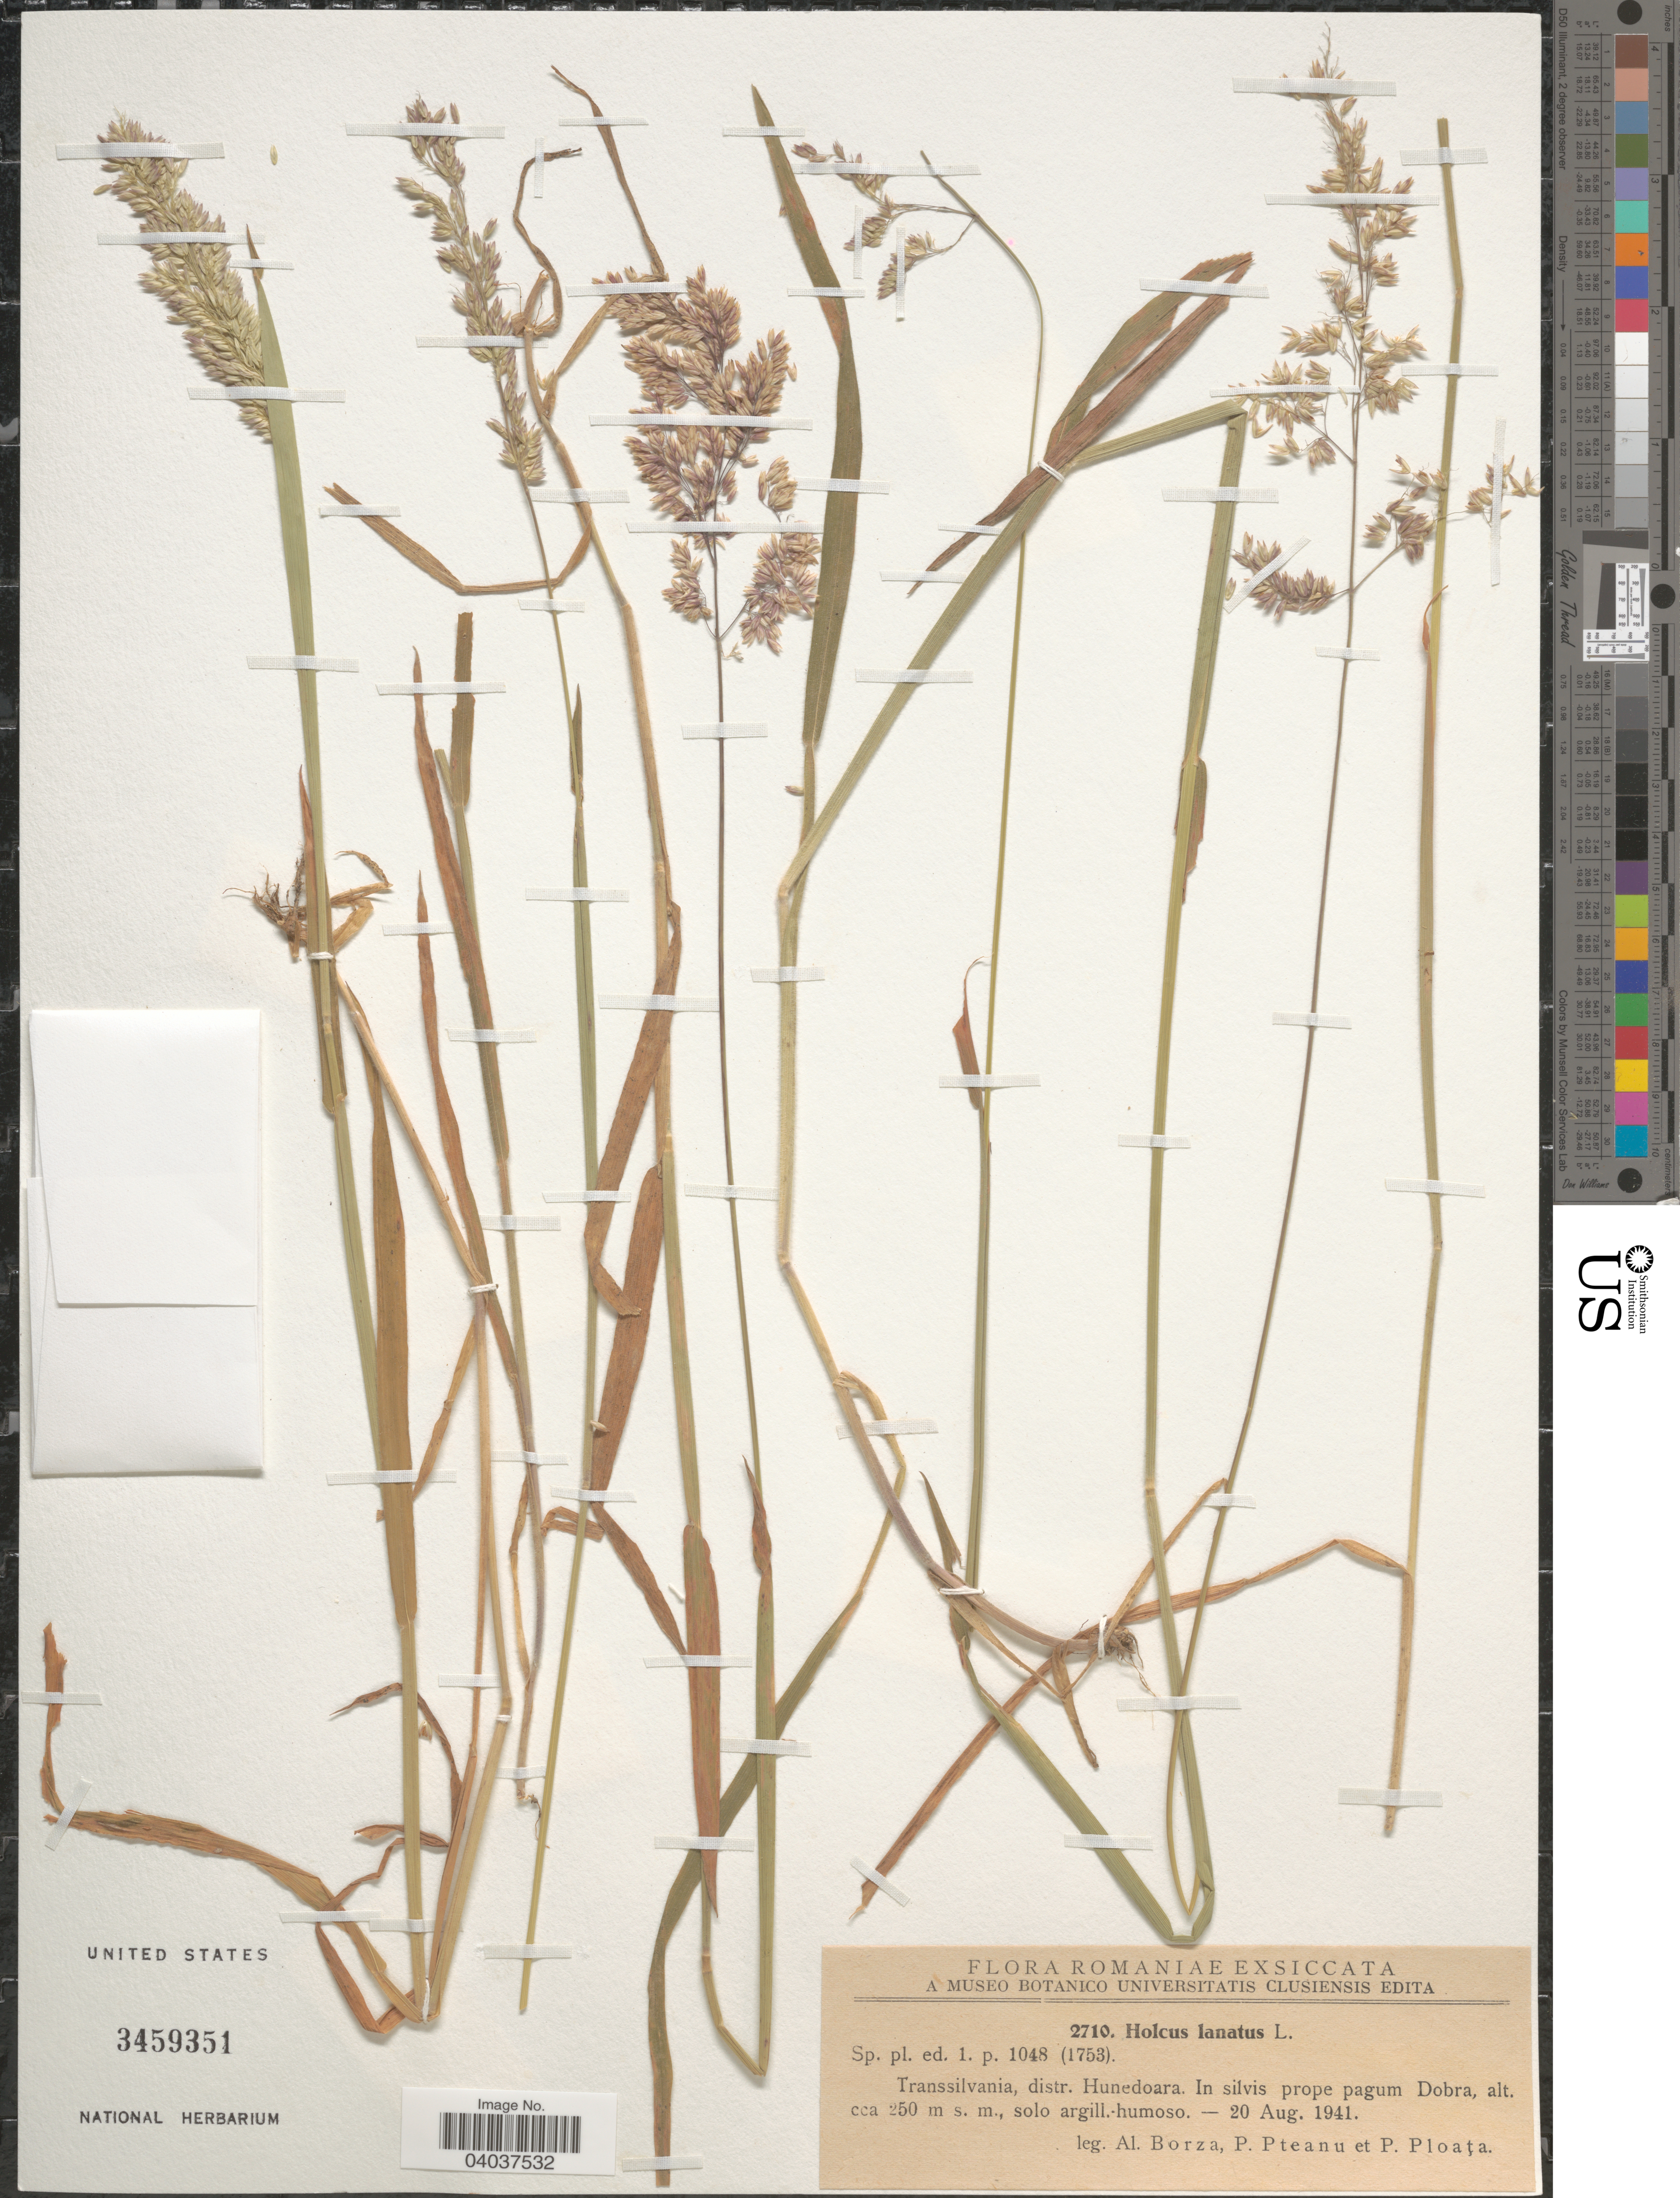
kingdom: Plantae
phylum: Tracheophyta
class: Liliopsida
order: Poales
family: Poaceae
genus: Holcus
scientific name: Holcus lanatus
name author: L.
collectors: A. Borza, P. Pteancu & P. Ploata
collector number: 2710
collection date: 1941-08-20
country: Romania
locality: Transsilvania, distr. Hunedoara. In silvis prope pagum Dobra.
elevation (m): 250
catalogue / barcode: US 3459351